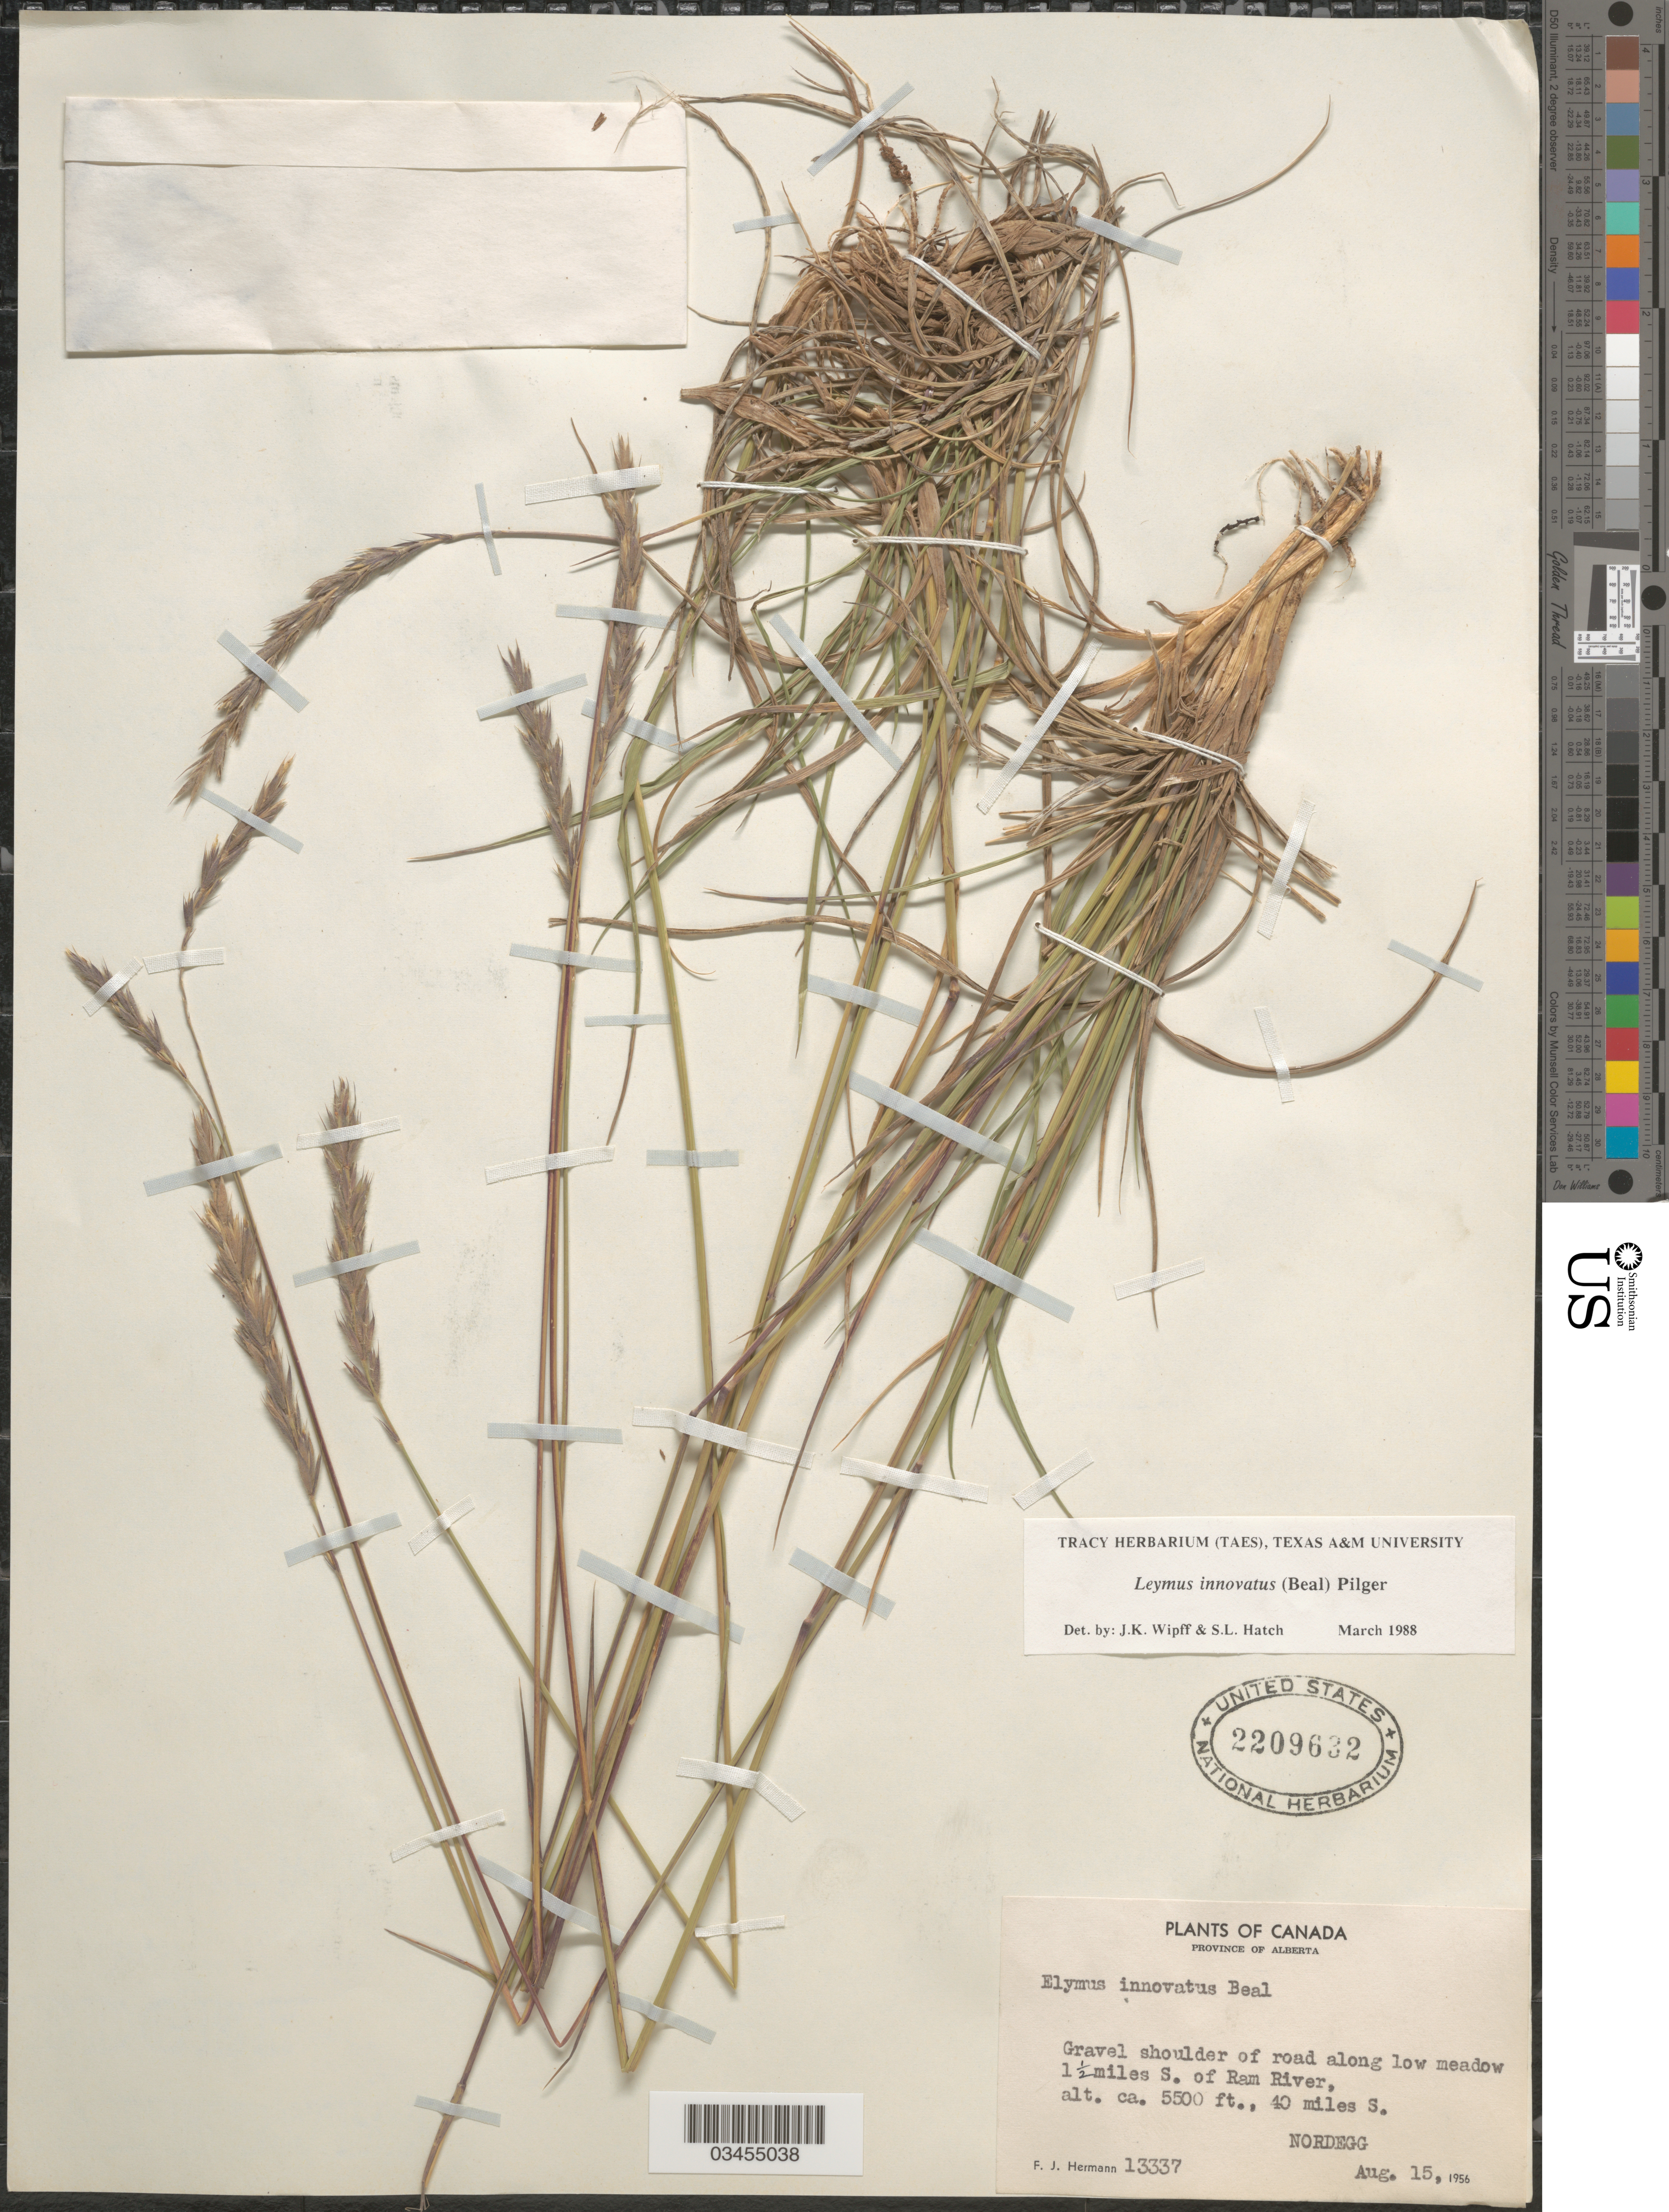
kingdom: Plantae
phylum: Tracheophyta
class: Liliopsida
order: Poales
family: Poaceae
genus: Leymus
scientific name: Leymus innovatus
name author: (W.J. Beal) Pilg.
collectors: F. J. Hermann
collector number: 13337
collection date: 1956-08-15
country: Canada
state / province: Alberta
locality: Gravel shoulder of road along low meadow 1 ½ miles S. of Ram River, 40 miles S. Nordegg.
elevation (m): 1676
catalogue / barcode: US 2209632